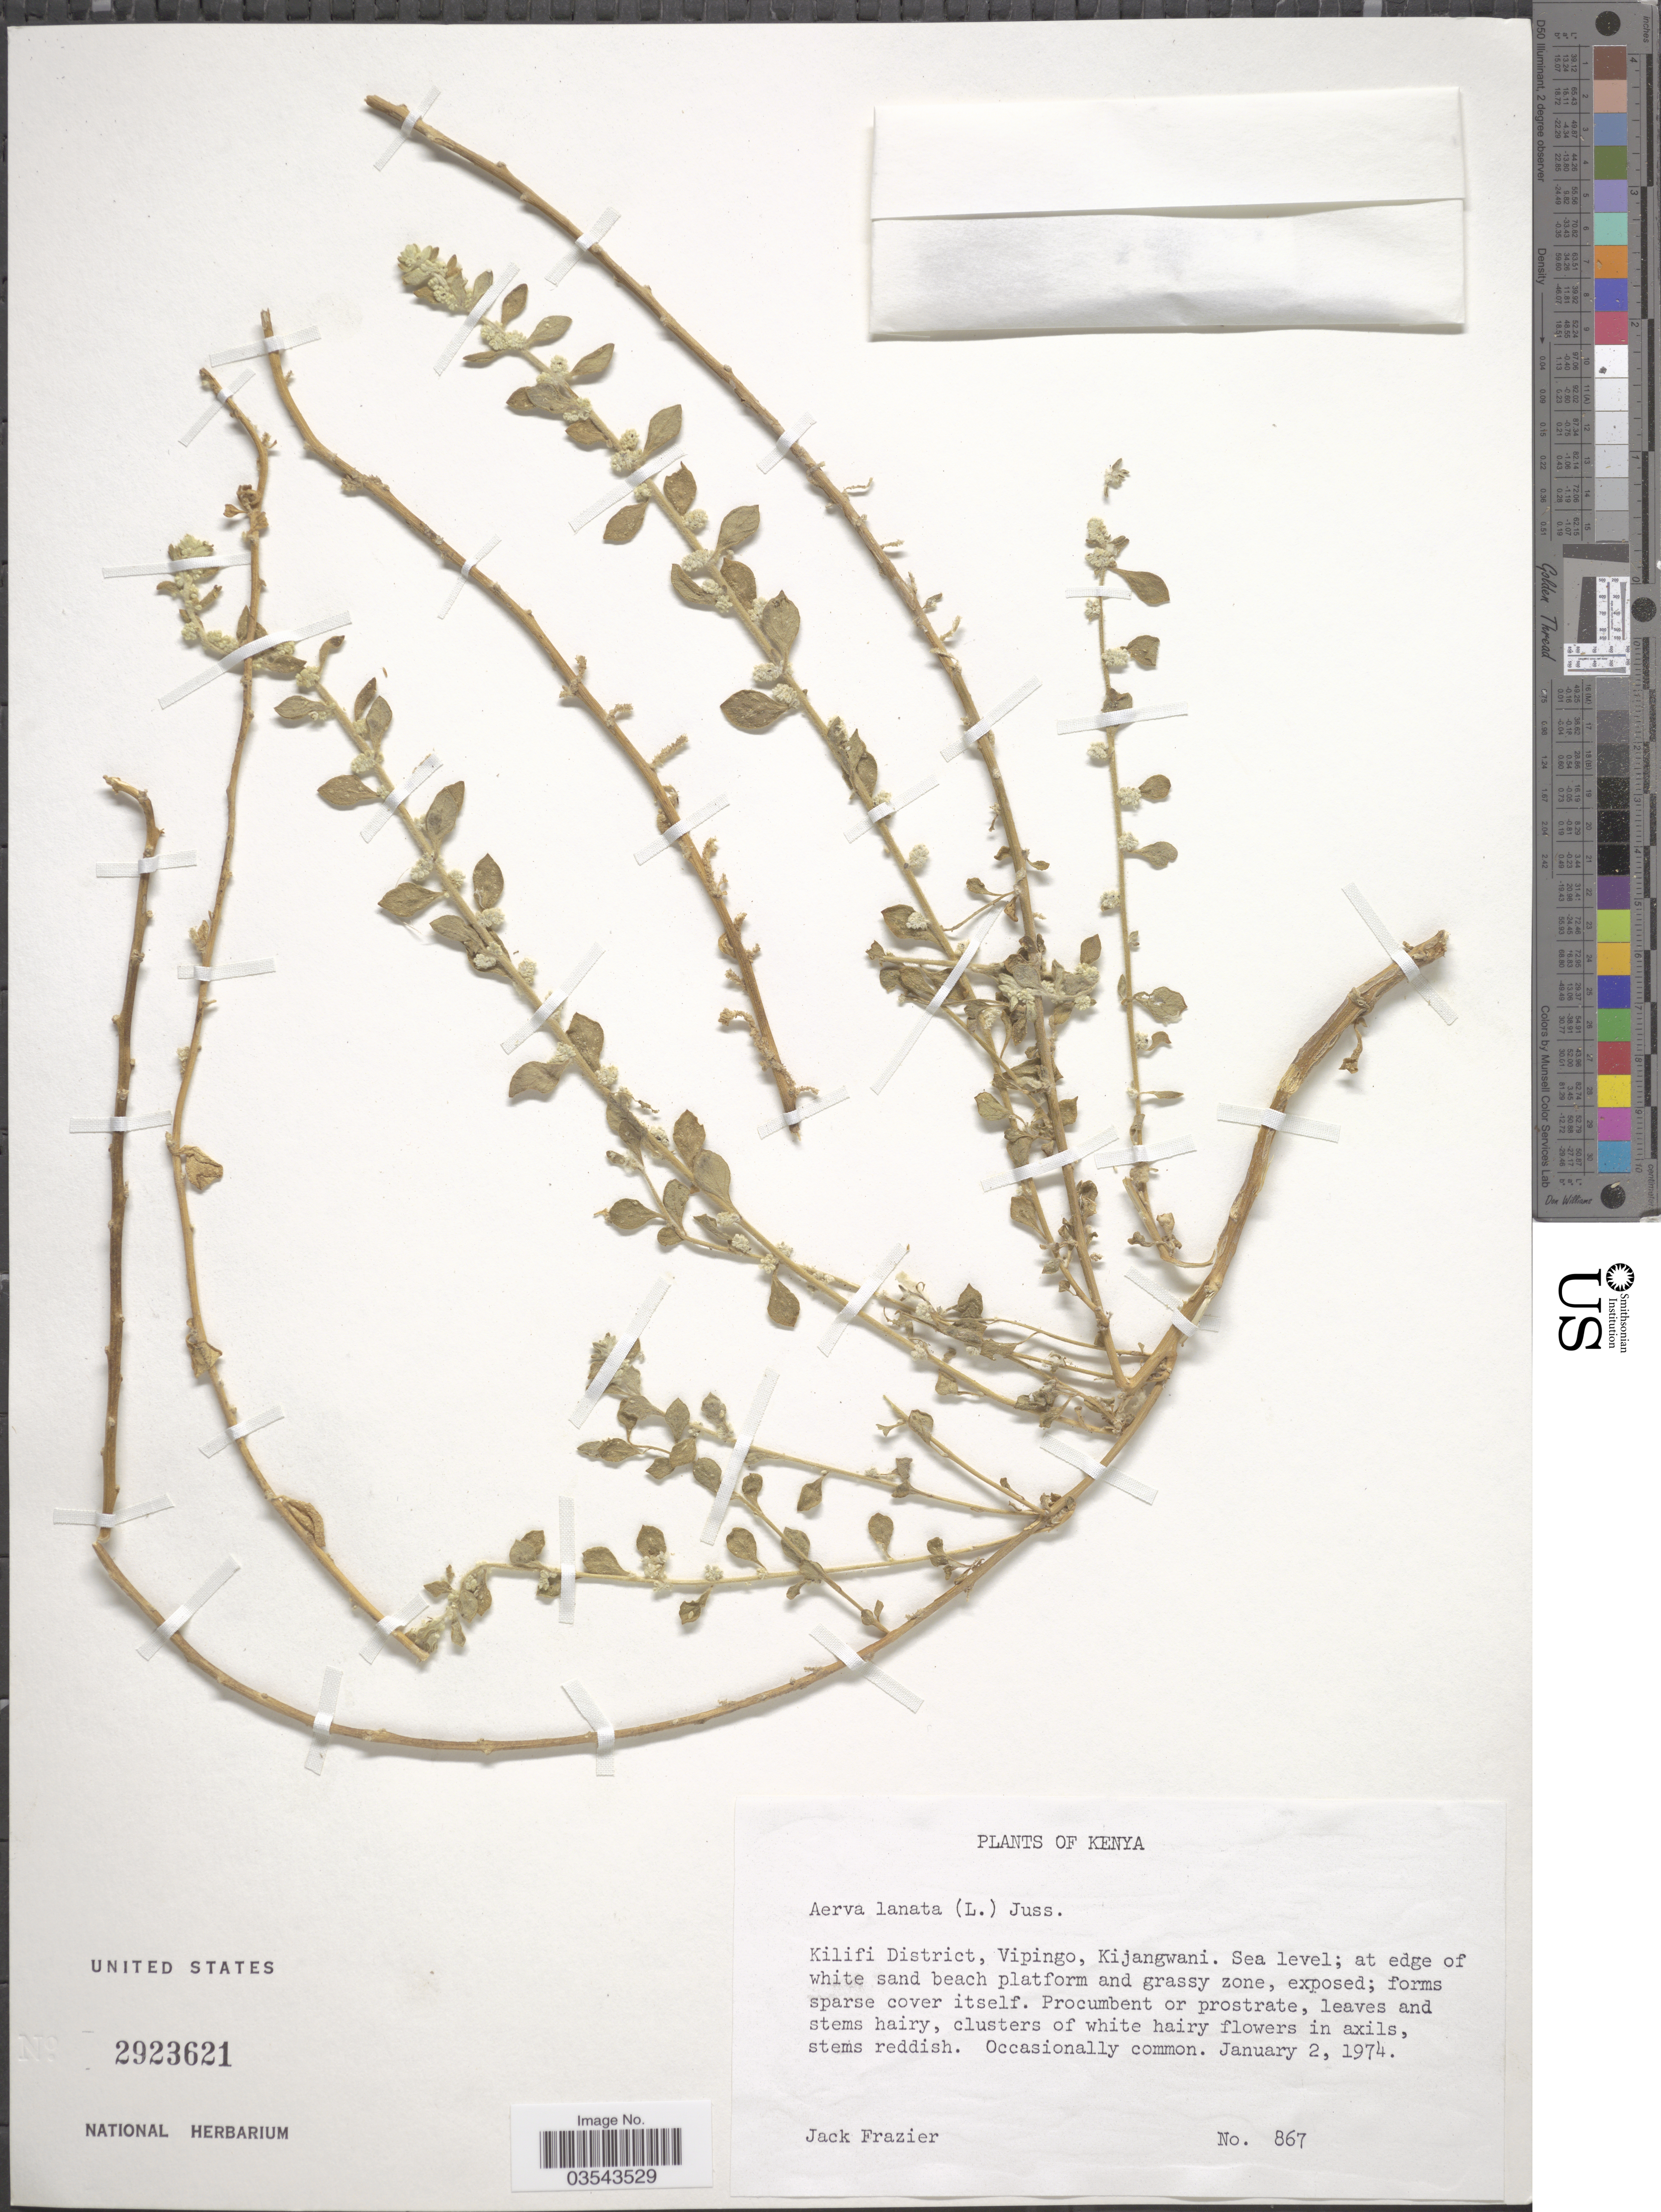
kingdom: Plantae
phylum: Tracheophyta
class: Magnoliopsida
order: Caryophyllales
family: Amaranthaceae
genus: Ouret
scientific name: Ouret lanata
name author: (L.) Kuntze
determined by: U.S. National Herbarium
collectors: J. Frazier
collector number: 867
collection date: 1974-01-02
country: Kenya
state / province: Kilifi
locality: Kilifi District, Vipingo, Kijangwani.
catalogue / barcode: US 2923621